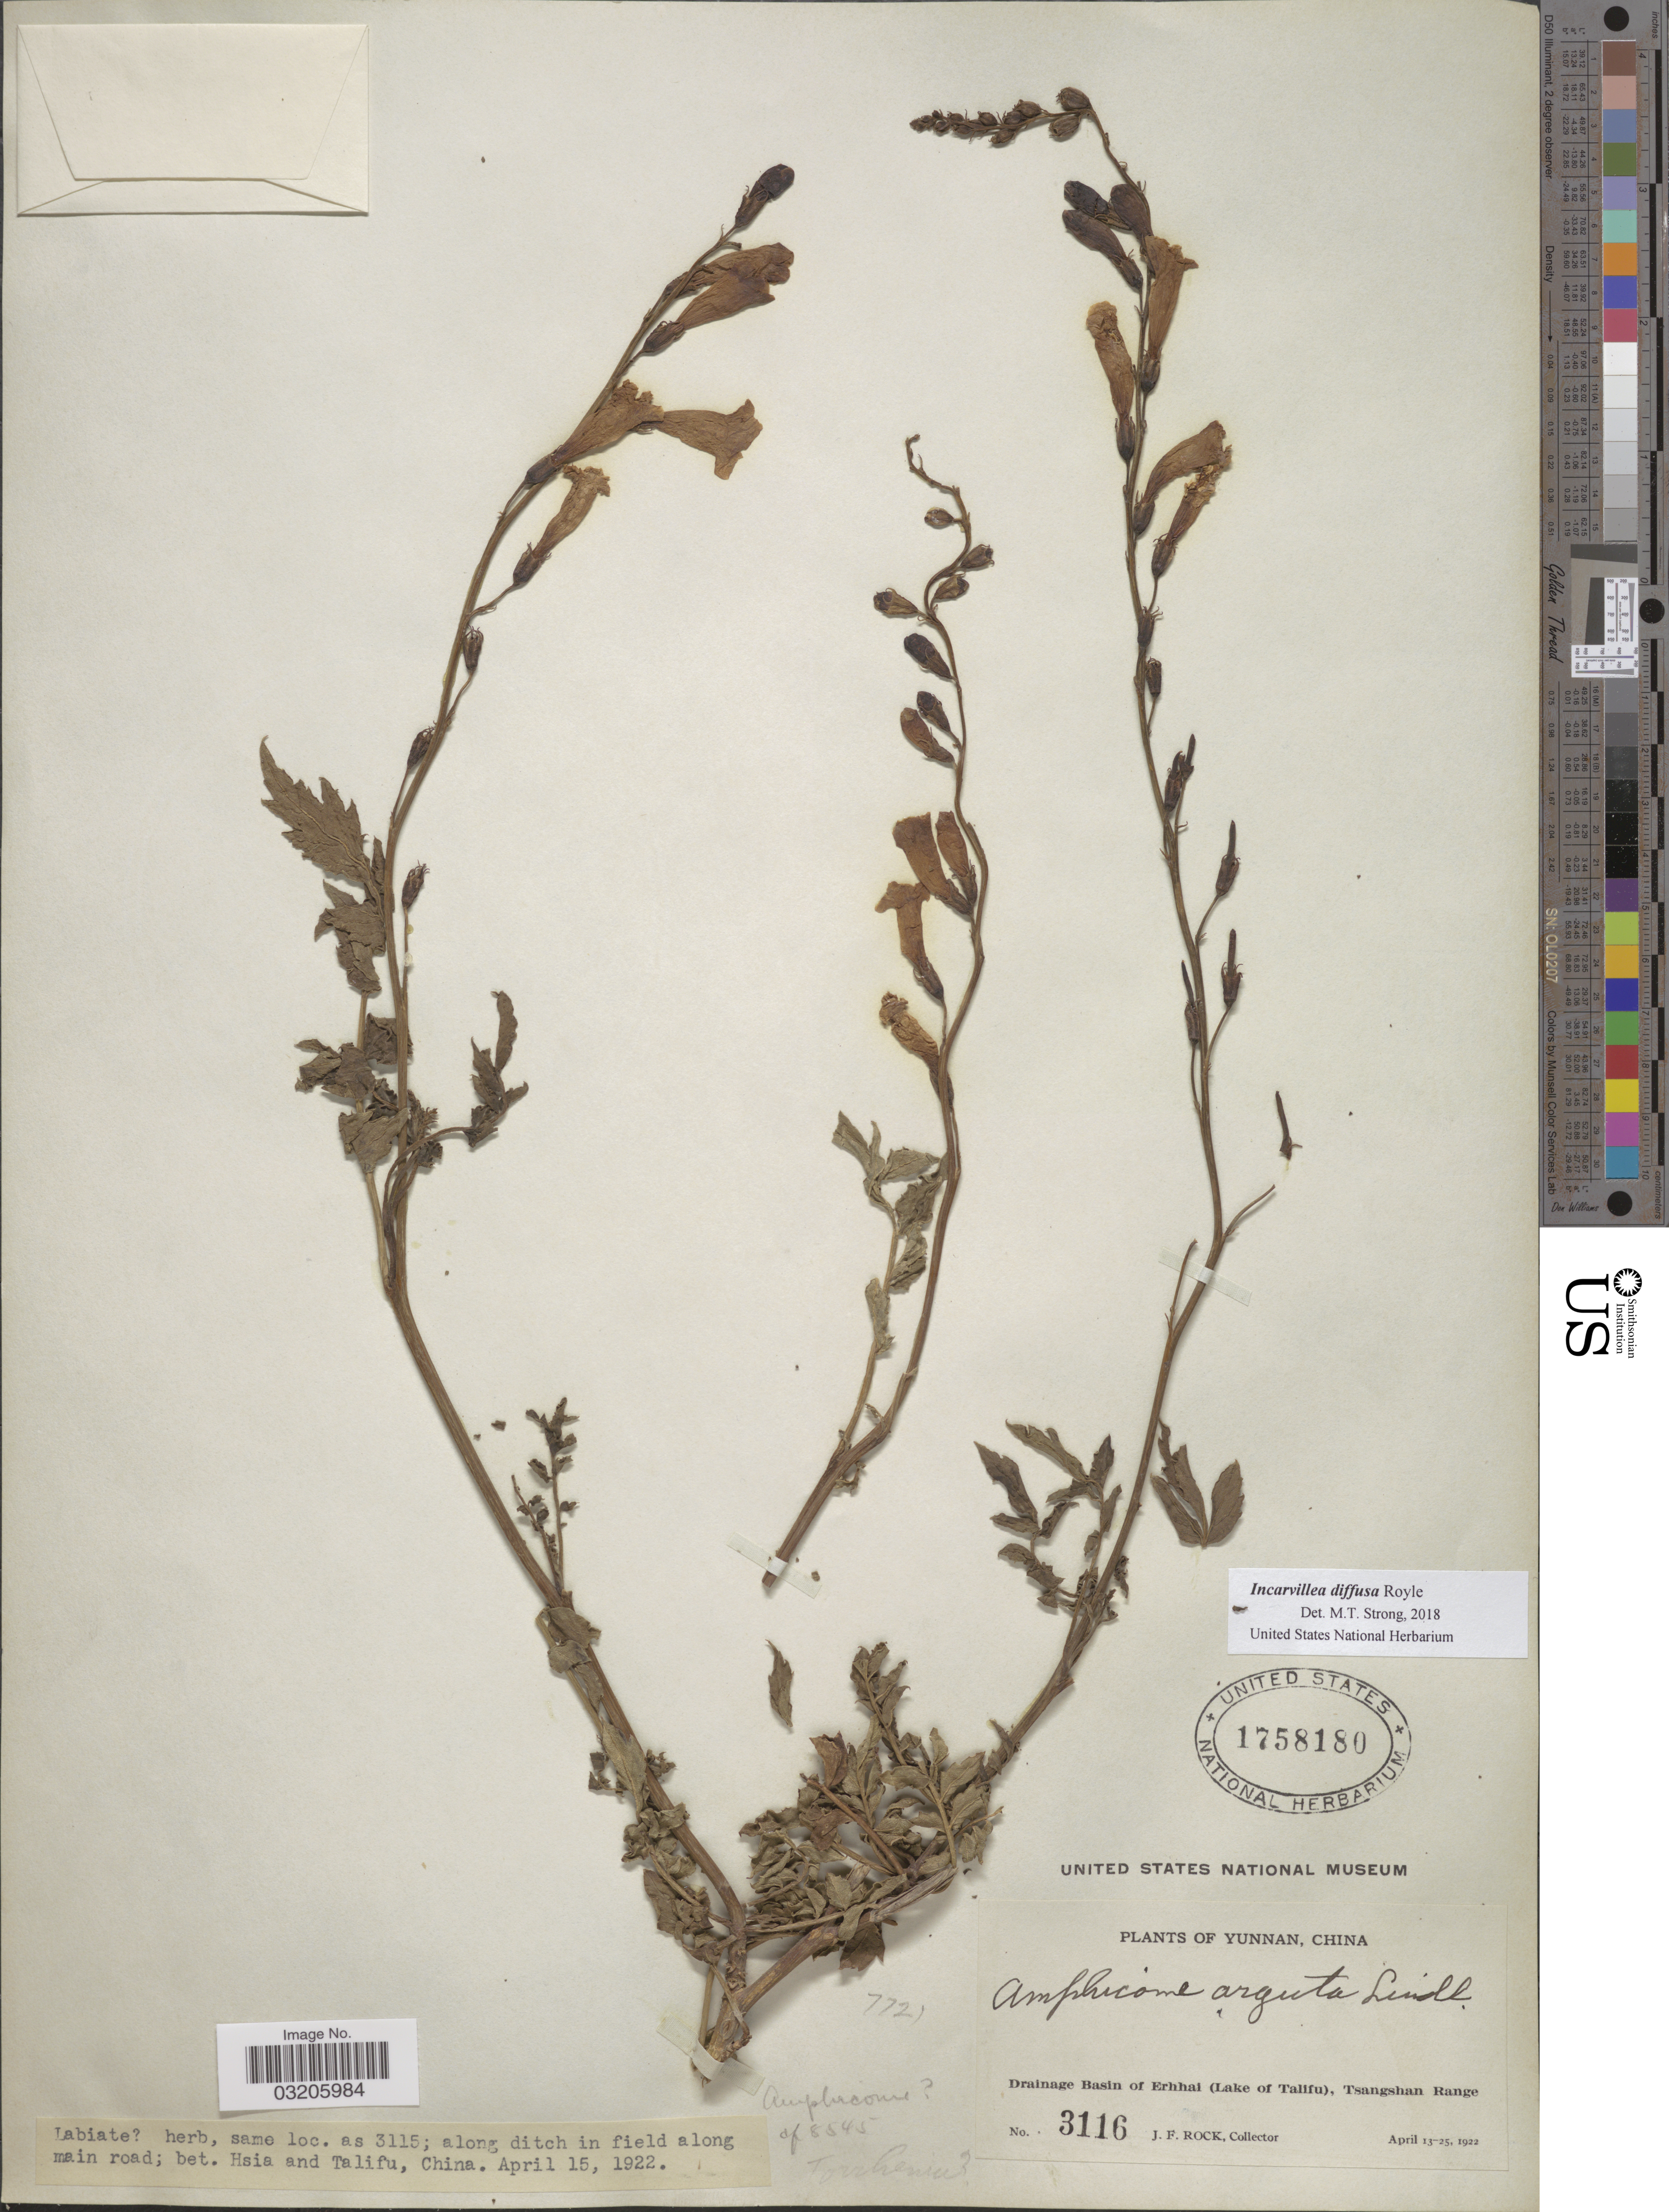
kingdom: Plantae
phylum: Tracheophyta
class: Magnoliopsida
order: Lamiales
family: Bignoniaceae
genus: Incarvillea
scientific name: Incarvillea diffusa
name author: Royle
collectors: J. Rock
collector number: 3116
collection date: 1922-04-15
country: China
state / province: Yunnan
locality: Along ditch in field along main road; bet. Hsia and Talifu. Drainage Basin of Erhai (Lake of Talifu), Tsangshan Range.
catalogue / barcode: US 1758180